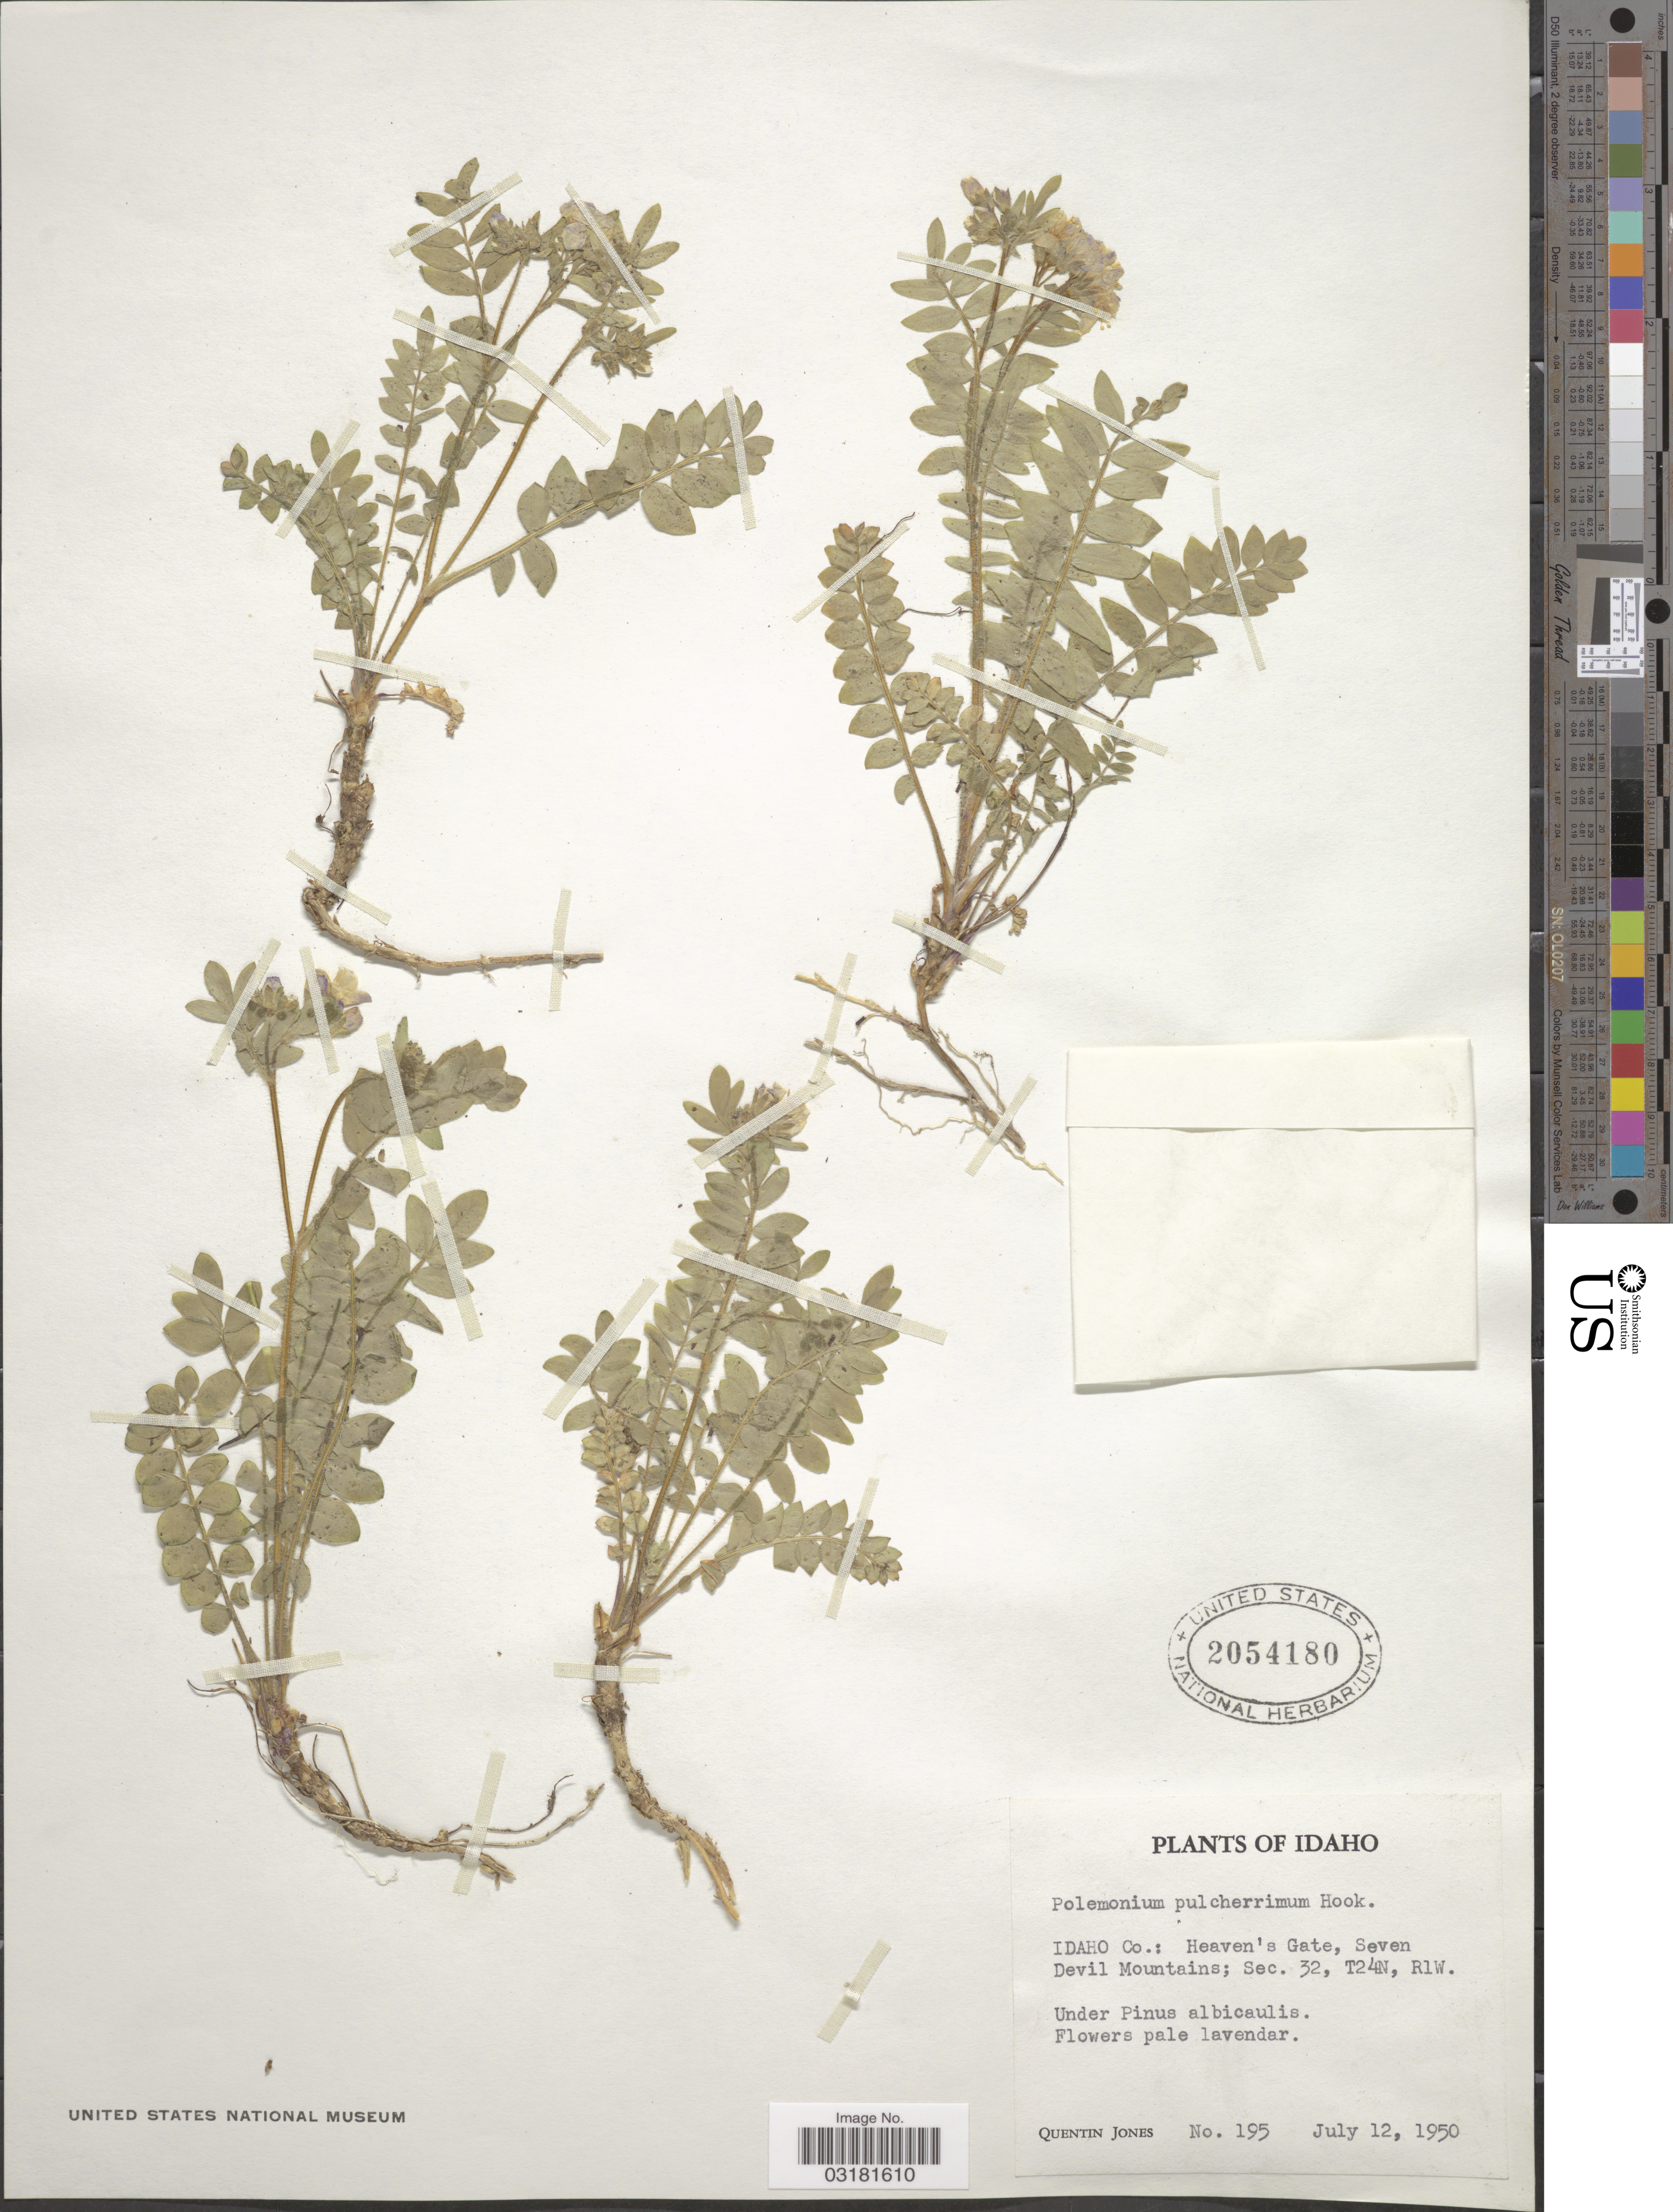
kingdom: Plantae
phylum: Tracheophyta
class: Magnoliopsida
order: Ericales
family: Polemoniaceae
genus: Polemonium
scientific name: Polemonium pulcherrimum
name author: Hook.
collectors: Q. Jones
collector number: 195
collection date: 1950-07-12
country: United States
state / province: Idaho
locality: Idaho Co.: Heaven's Gate, Seven Devil Mountains; Sec. 32, T24N, R1W.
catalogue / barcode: US 2054180